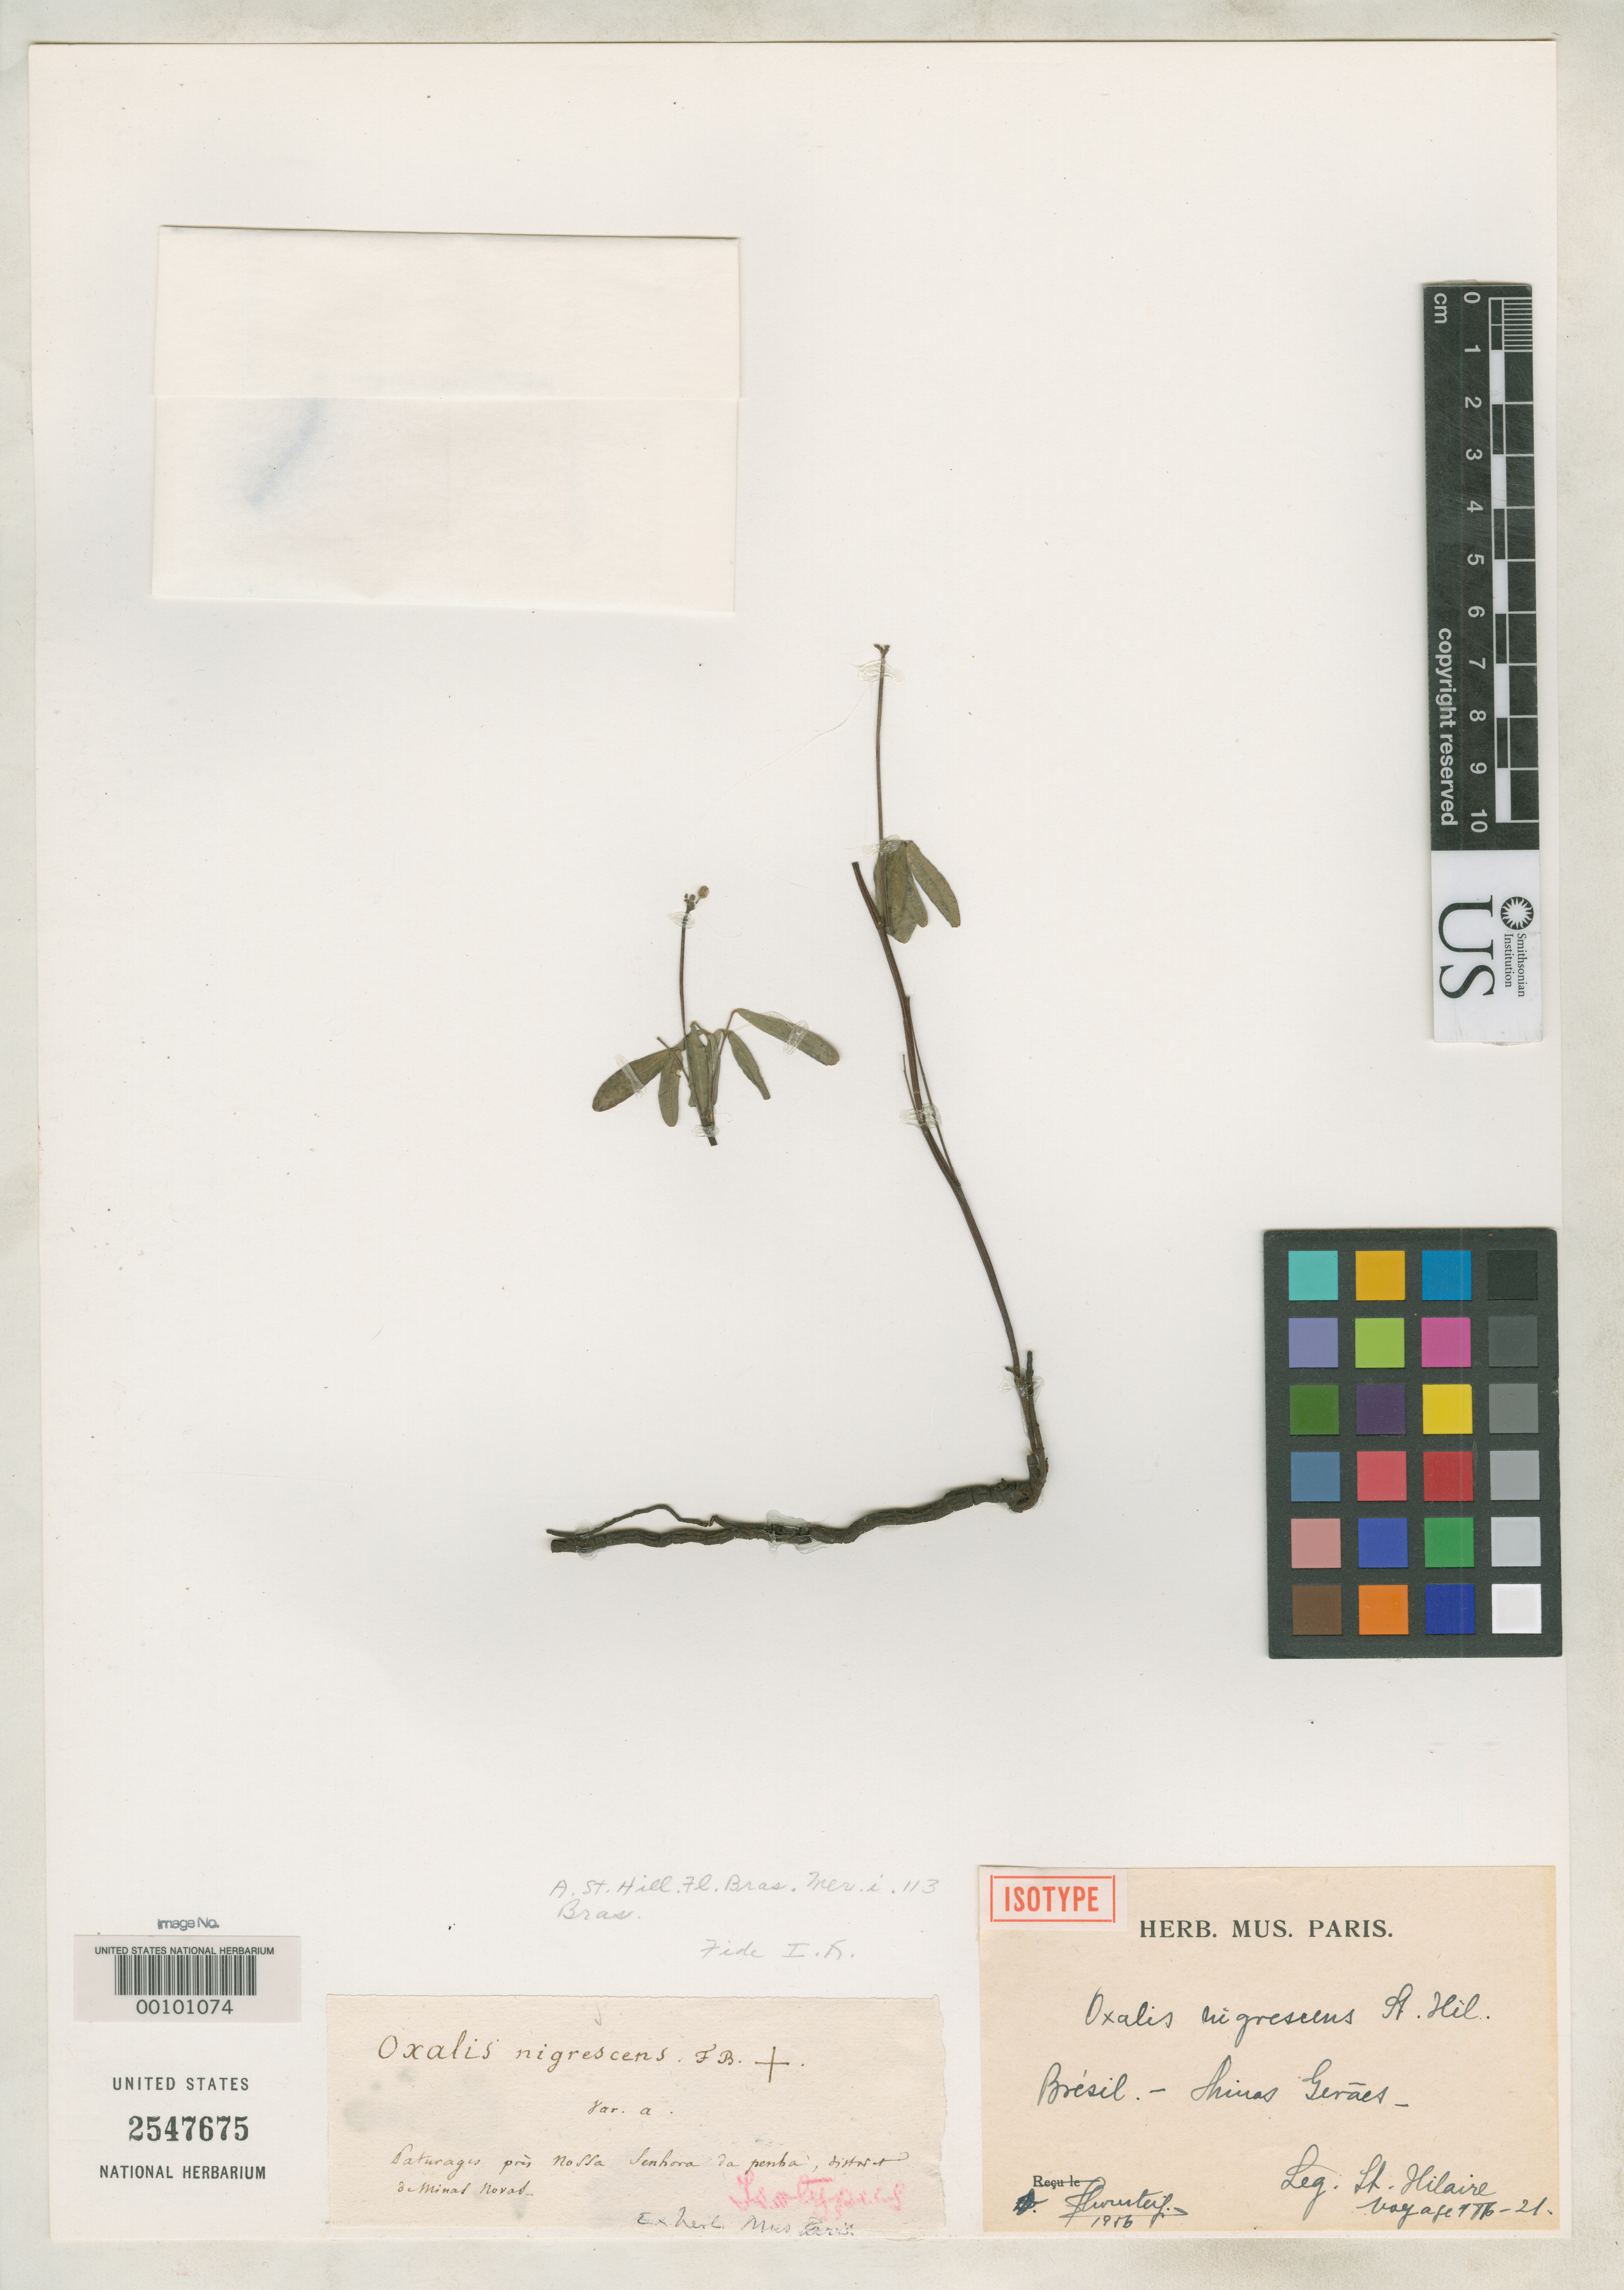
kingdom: Plantae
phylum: Tracheophyta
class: Magnoliopsida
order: Oxalidales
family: Oxalidaceae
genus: Oxalis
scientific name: Oxalis nigrescens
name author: A. St.-Hil.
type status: Isotype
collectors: A. F. C. P. de Saint-Hilaire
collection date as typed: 1816 to -- --- 1821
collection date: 1816/1821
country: Brazil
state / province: Minas Gerais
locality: Nossa Senhora.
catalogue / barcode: US 2547675